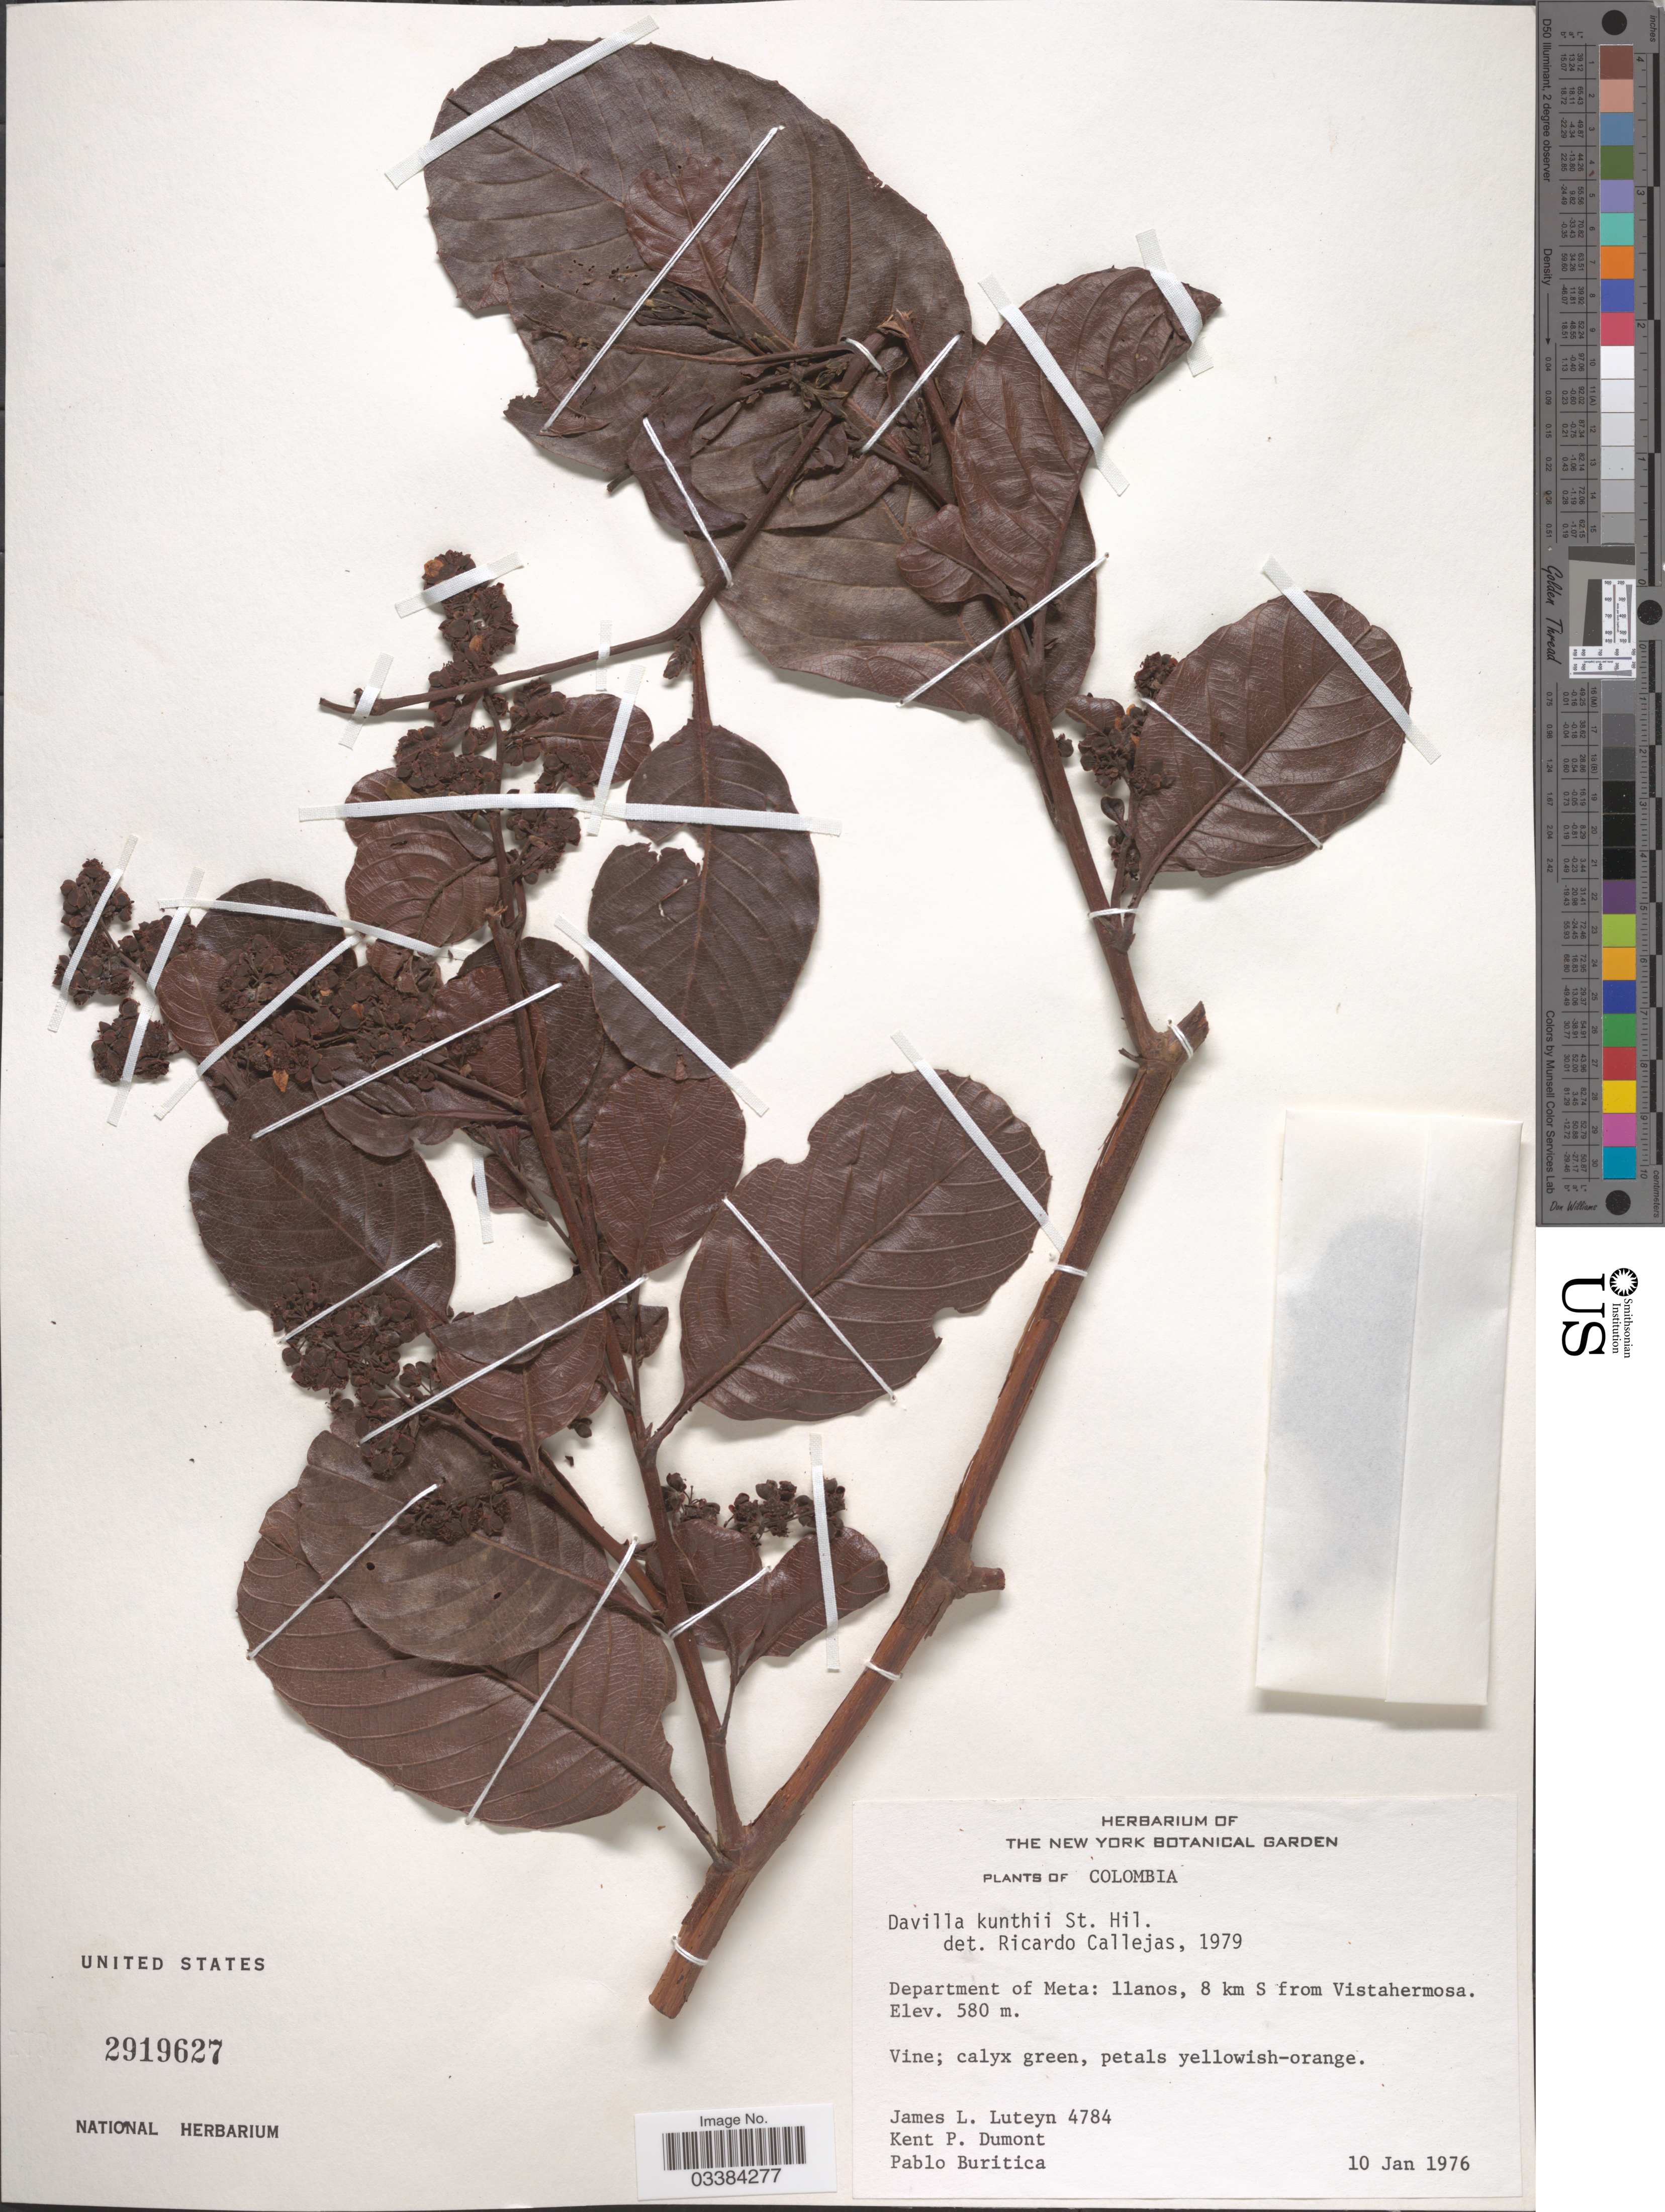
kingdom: Plantae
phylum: Tracheophyta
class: Magnoliopsida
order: Dilleniales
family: Dilleniaceae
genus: Davilla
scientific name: Davilla kunthii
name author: A. St.-Hil.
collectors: J. Luteyn, K. P. Dumont & P. Buritica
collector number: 4784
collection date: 1976-01-10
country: Colombia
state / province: Meta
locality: Department of Meta: llanos, 8 km S from Vistahermosa.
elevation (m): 580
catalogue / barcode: US 2919627